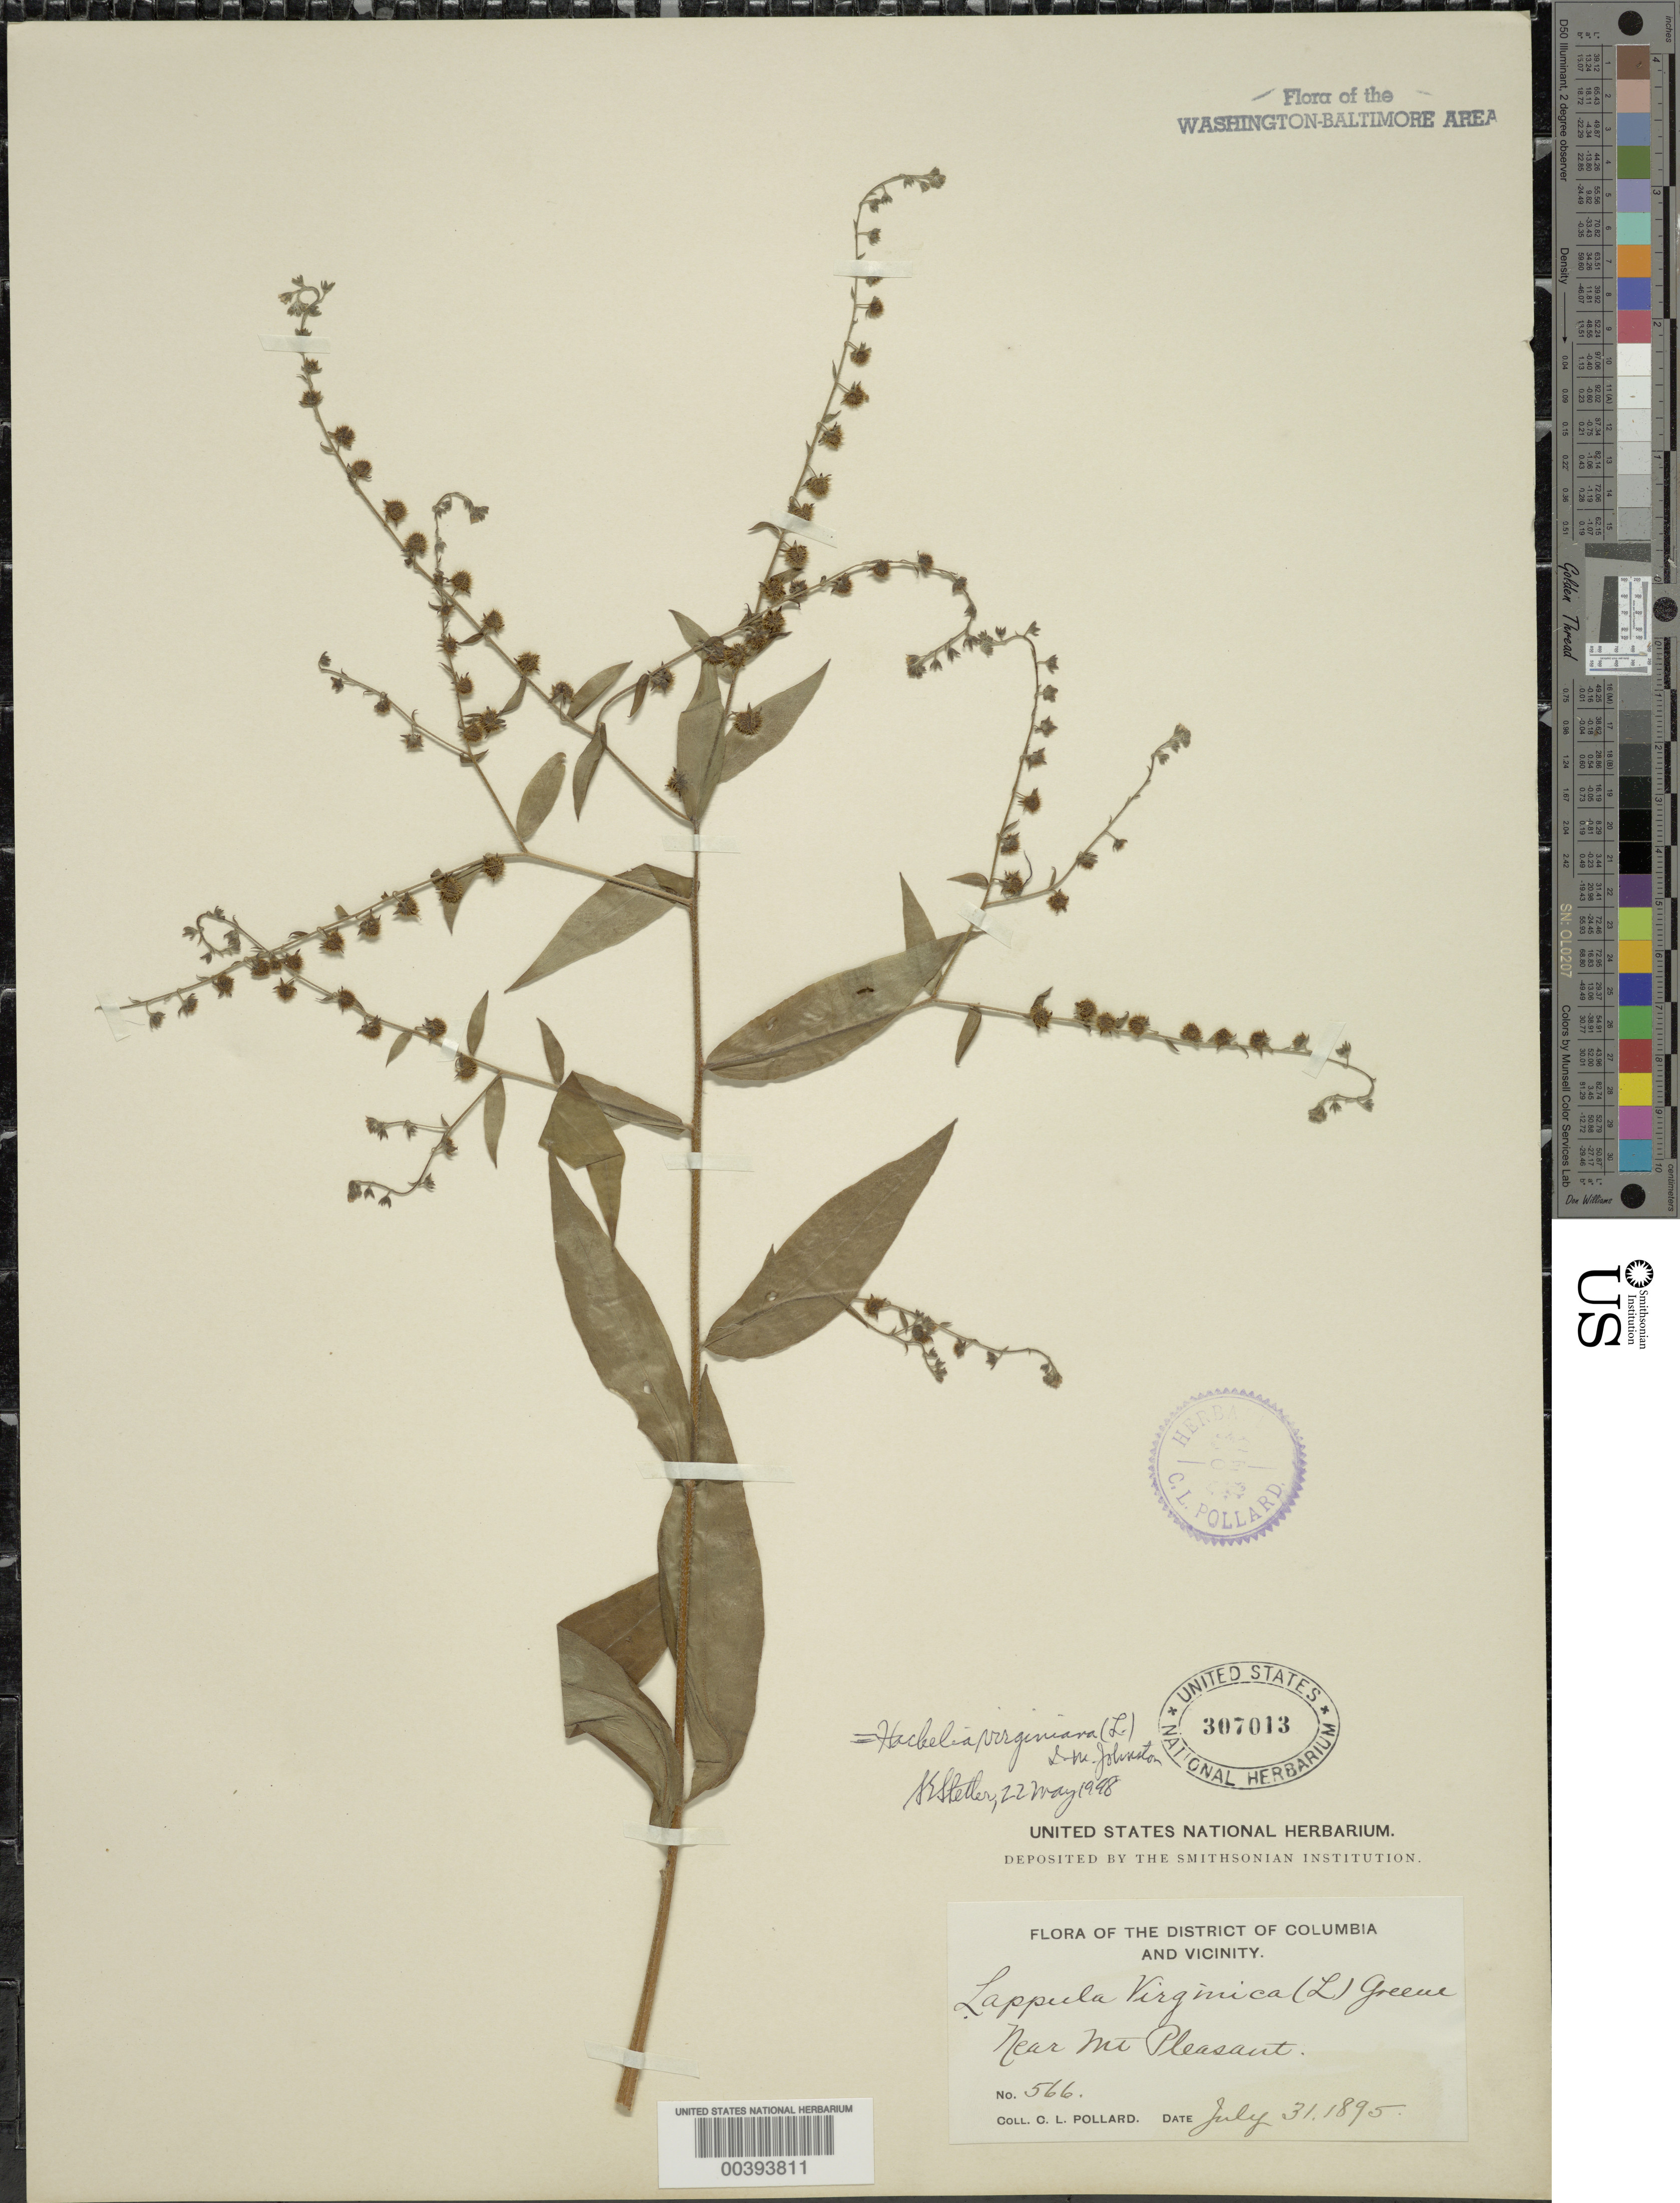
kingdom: Plantae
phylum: Tracheophyta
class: Magnoliopsida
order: Boraginales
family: Boraginaceae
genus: Hackelia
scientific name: Hackelia virginiana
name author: (L.) I.M. Johnst.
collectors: C. L. Pollard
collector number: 566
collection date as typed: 31 Jul 1895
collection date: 1895-07-31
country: United States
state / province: District of Columbia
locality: Mount Pleasant vicinity Rock Creek Park & vicinity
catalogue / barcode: US 307013